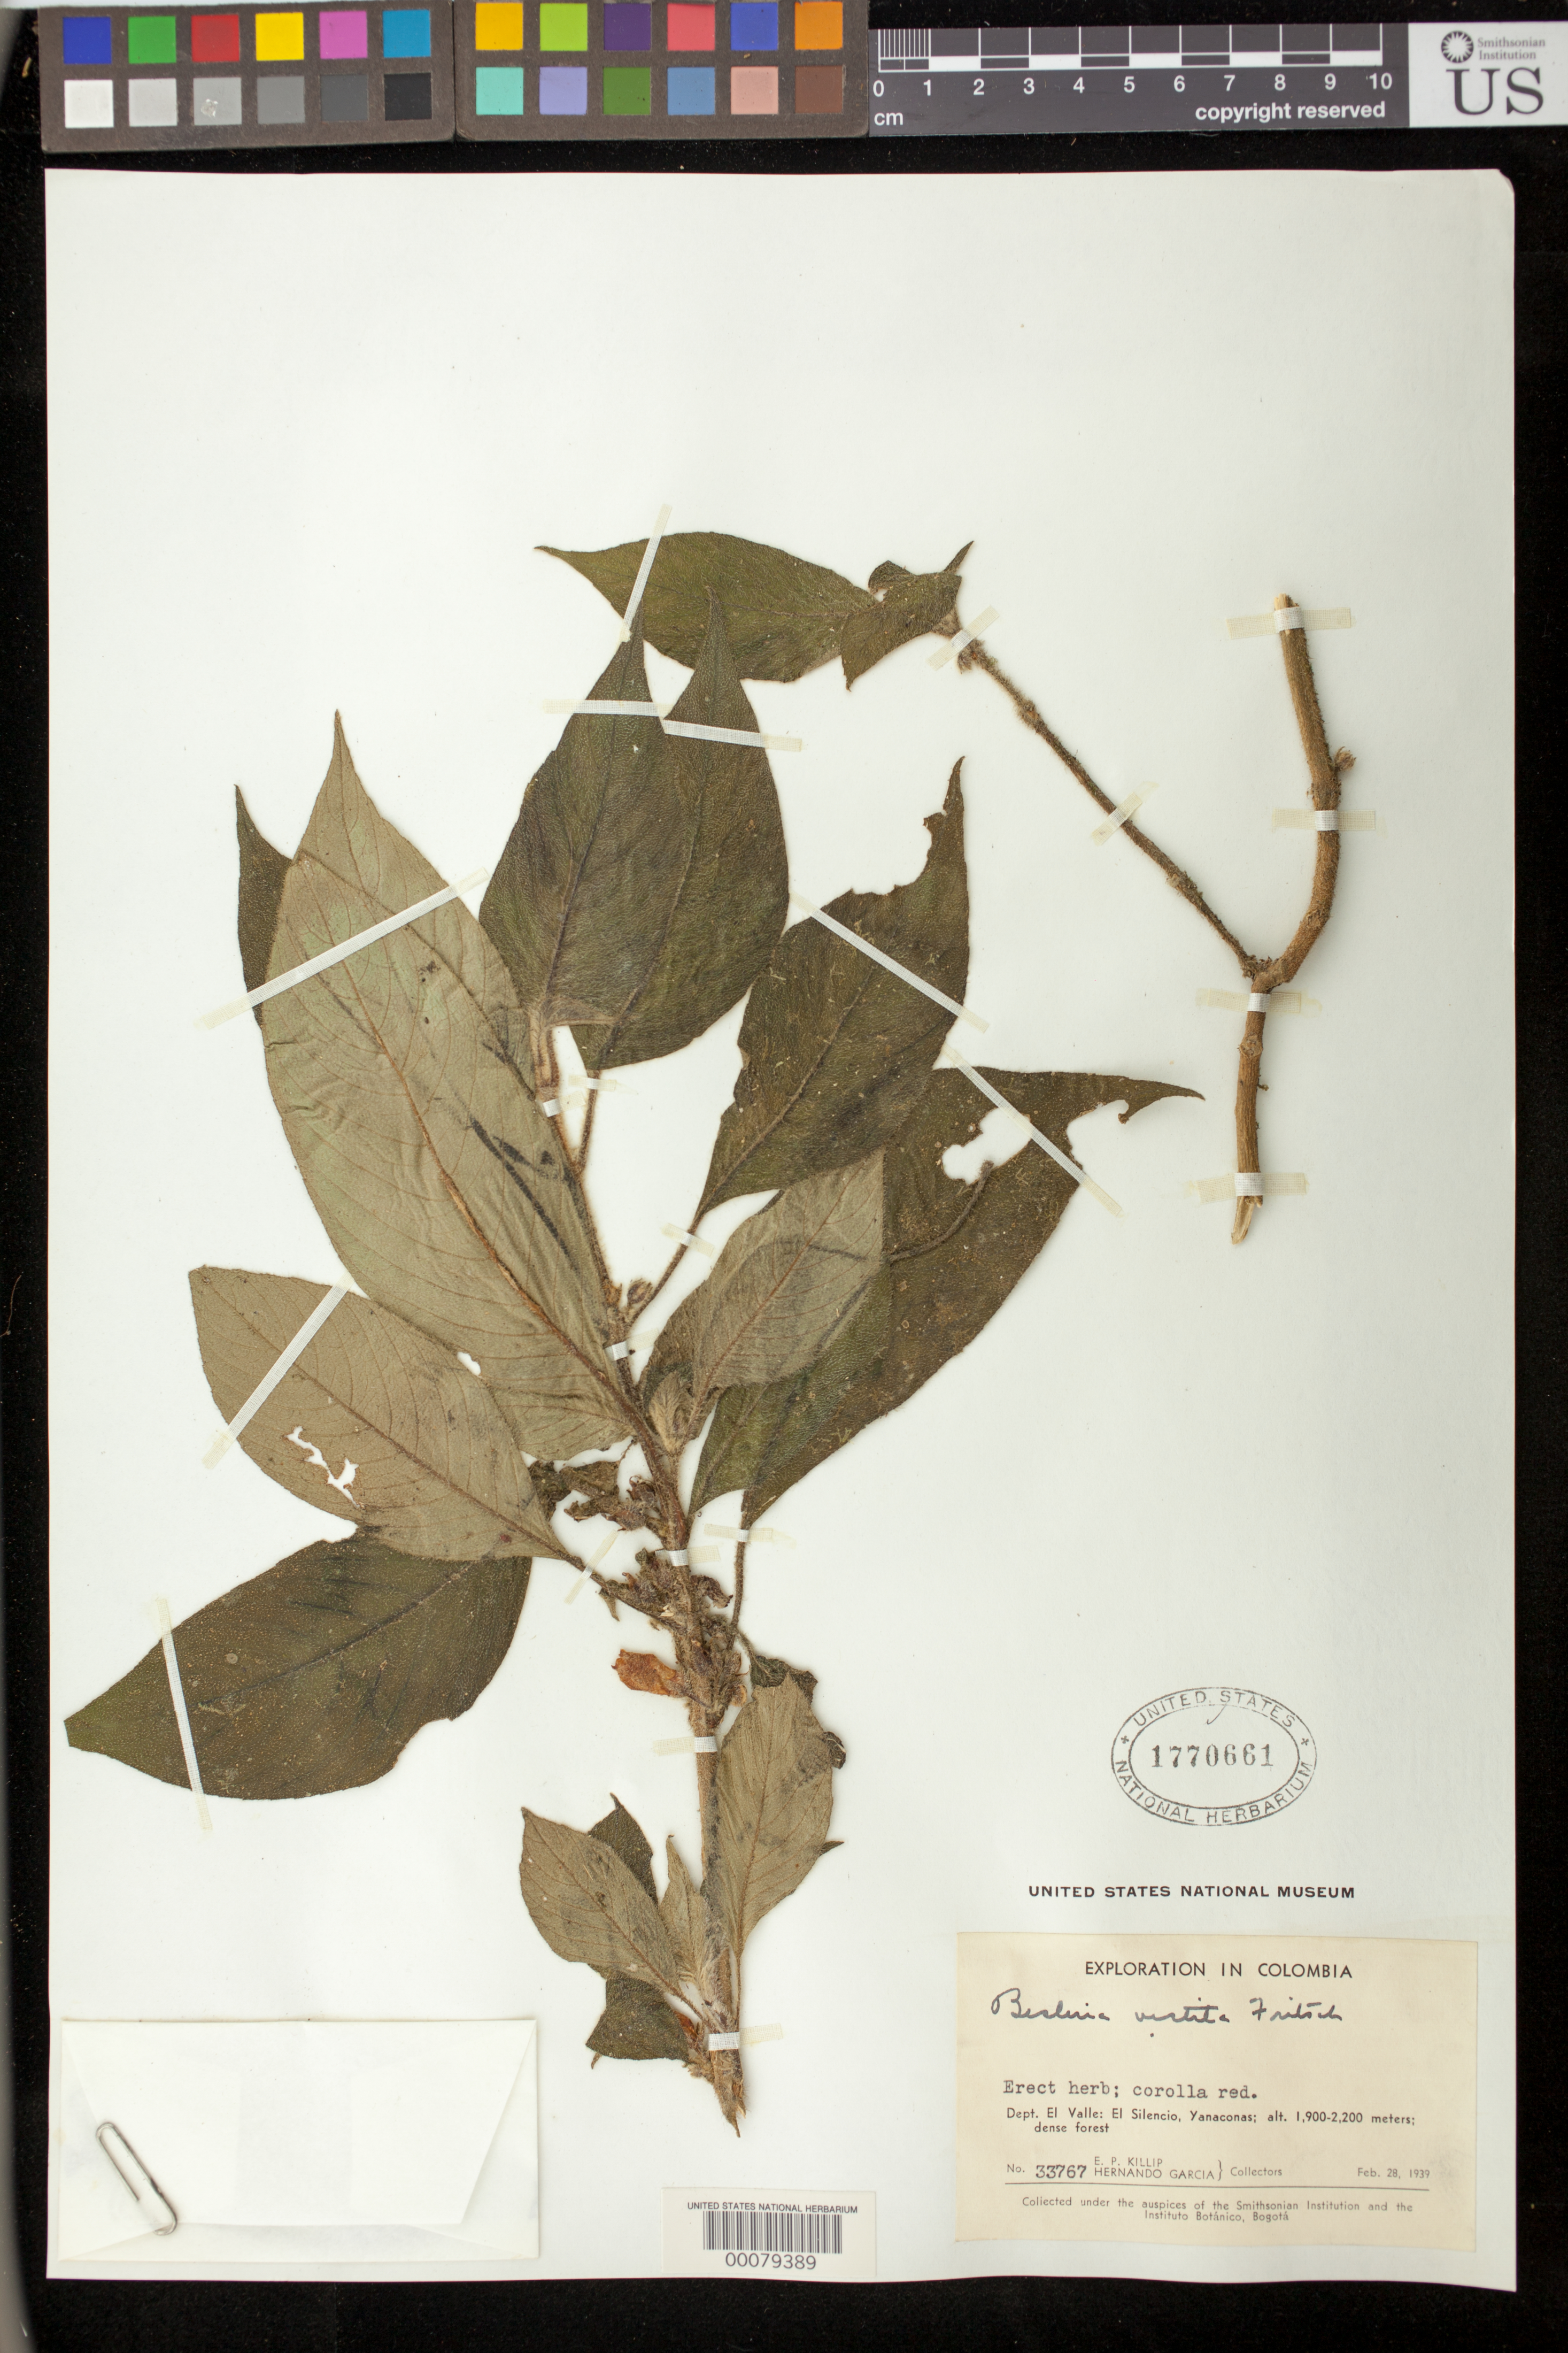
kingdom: Plantae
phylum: Tracheophyta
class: Magnoliopsida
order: Lamiales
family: Gesneriaceae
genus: Besleria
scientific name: Besleria vestita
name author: Fritsch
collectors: E. P. Killip & H. Garcia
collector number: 33767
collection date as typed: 28 Feb 1939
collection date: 1939-02-28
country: Colombia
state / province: Valle del Cauca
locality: El Silencio, Yanaconas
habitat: Dense forest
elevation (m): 1900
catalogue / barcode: US 1770661